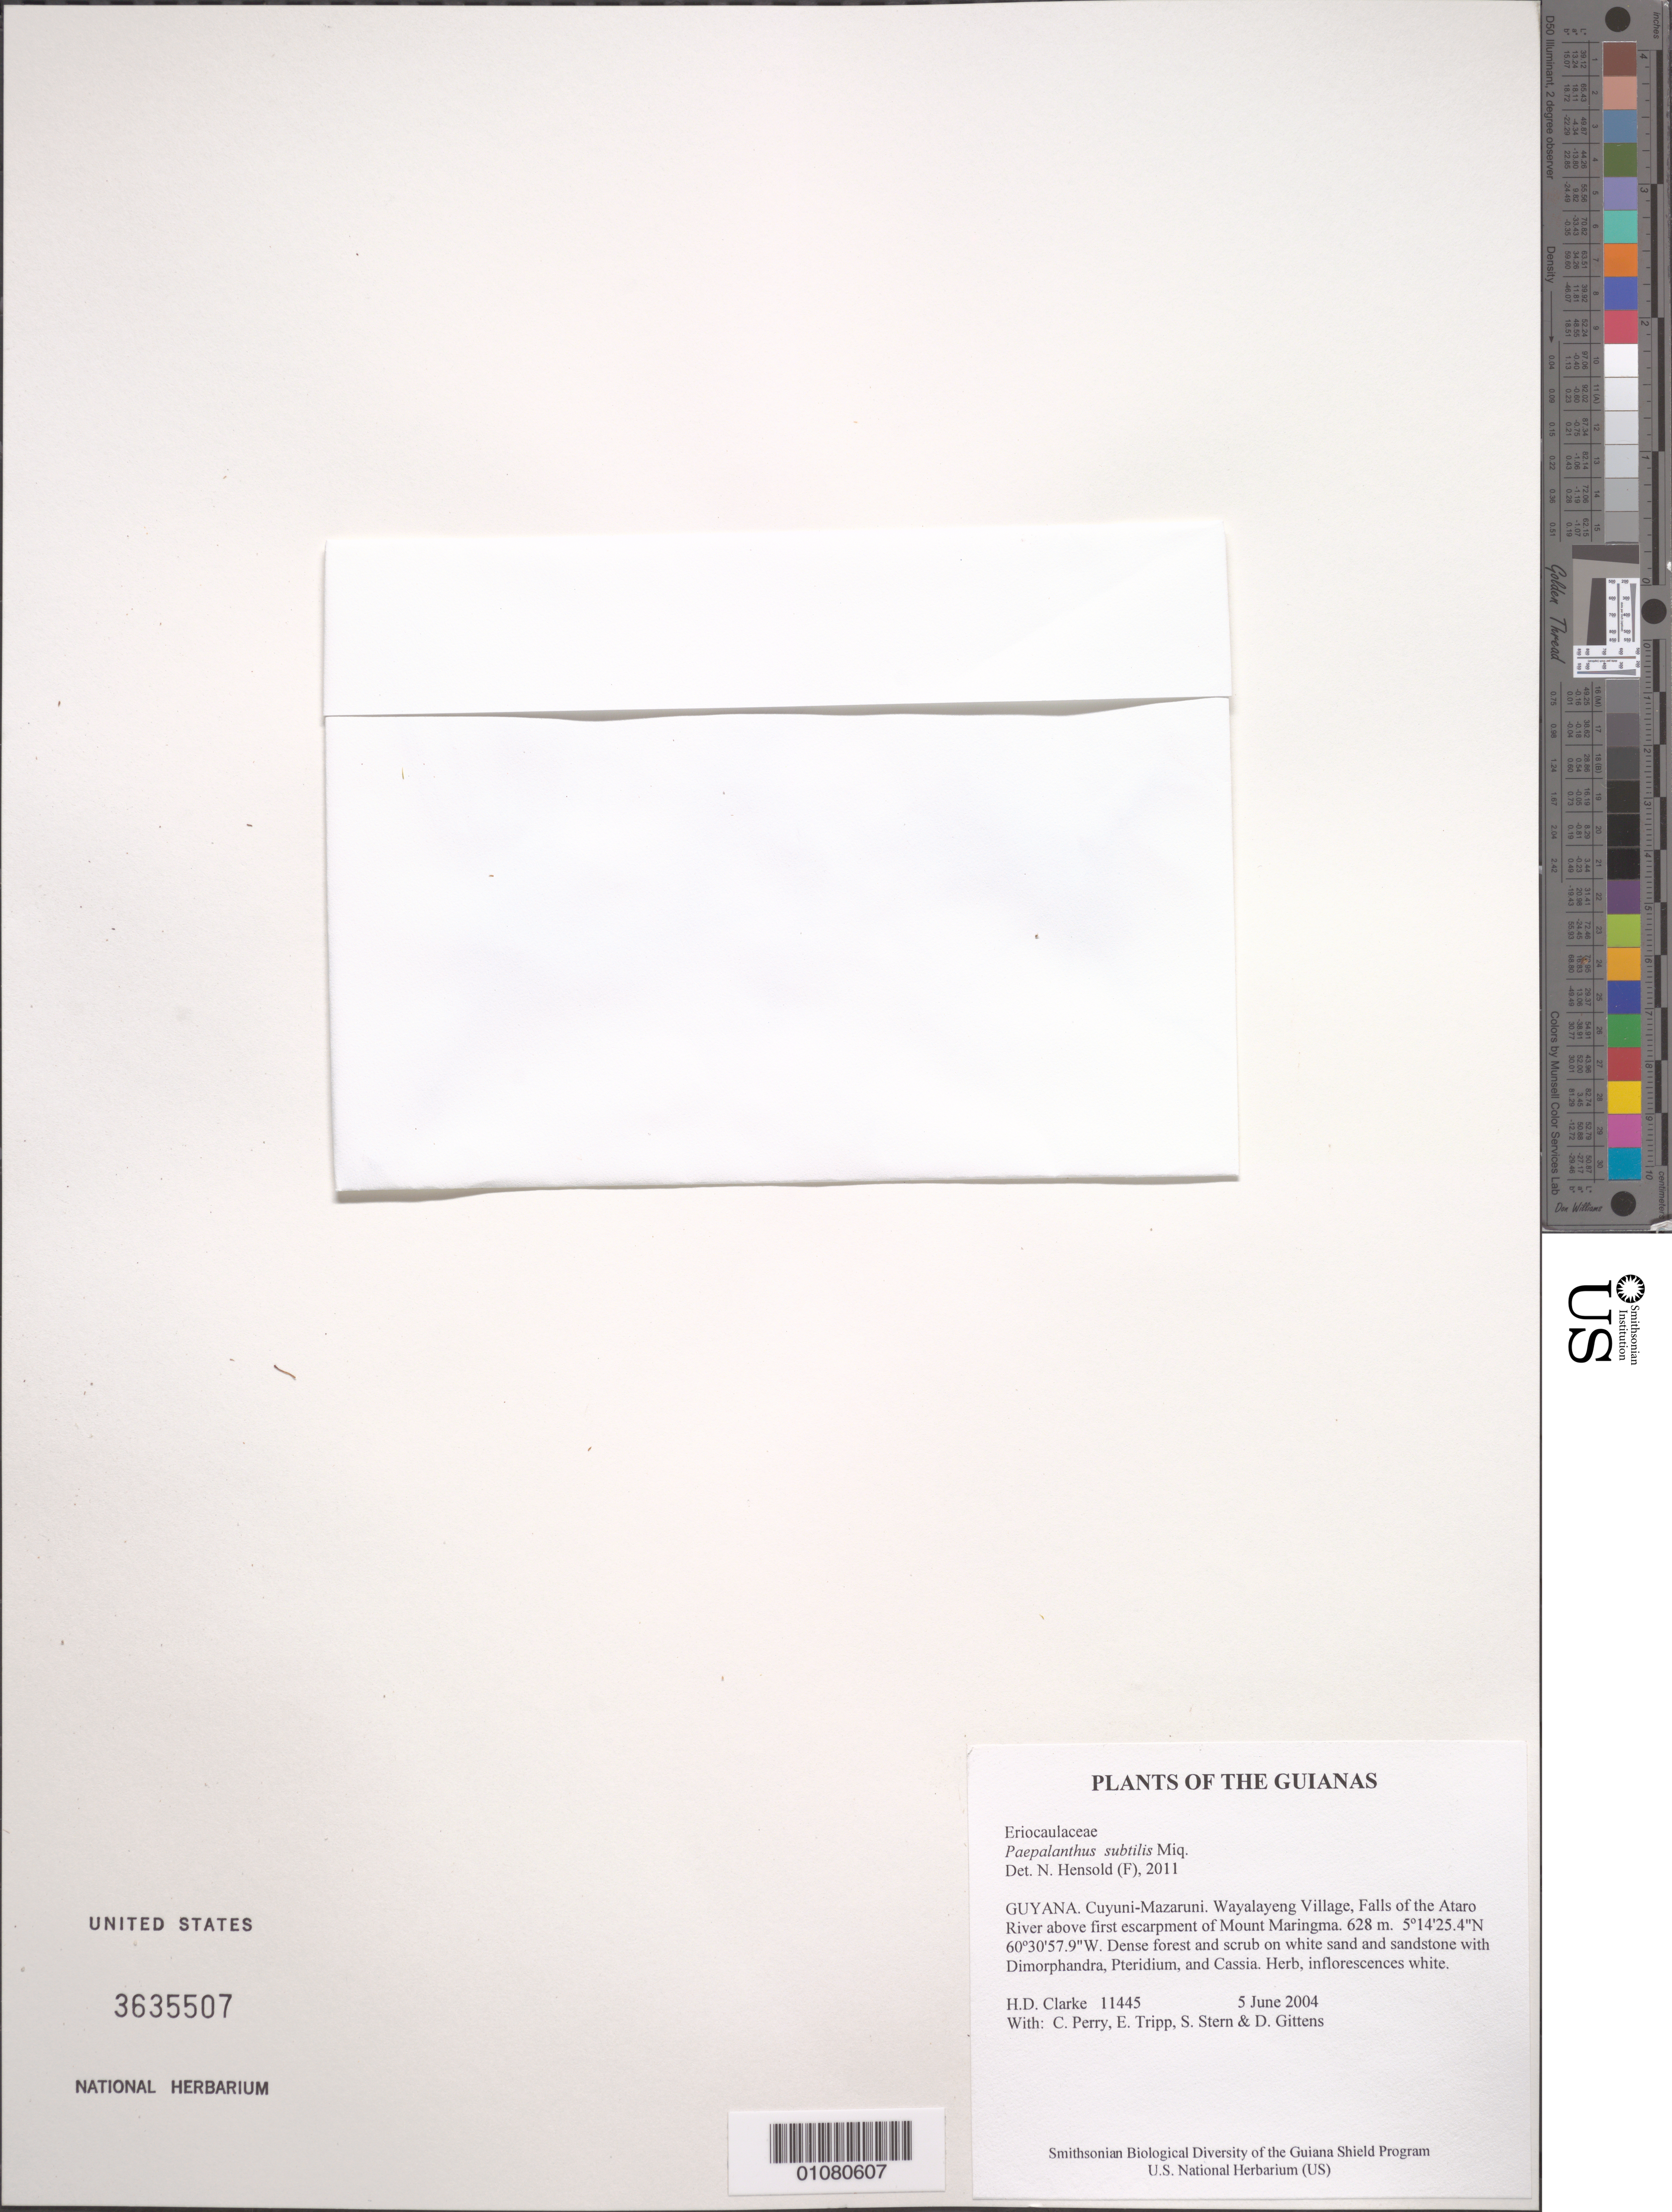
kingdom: Plantae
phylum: Tracheophyta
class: Liliopsida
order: Poales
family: Eriocaulaceae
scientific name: Giuliettia subtilis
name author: (Miq.) Andrino & Sano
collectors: H. D. Clarke, C. Perry, E. Tripp, S. R. Stern & D. Gittens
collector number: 11445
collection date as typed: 5 June 2004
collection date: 2004-06-05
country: Guyana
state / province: Cuyuni-Mazaruni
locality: Wayalayeng Village, Falls of the Ataro River above first escarpment of Mount Maringma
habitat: Dense forest and scrub on white sand and sandstone with Dimorphandra, Pteridium, and Cassia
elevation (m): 628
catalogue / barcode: US 3635507